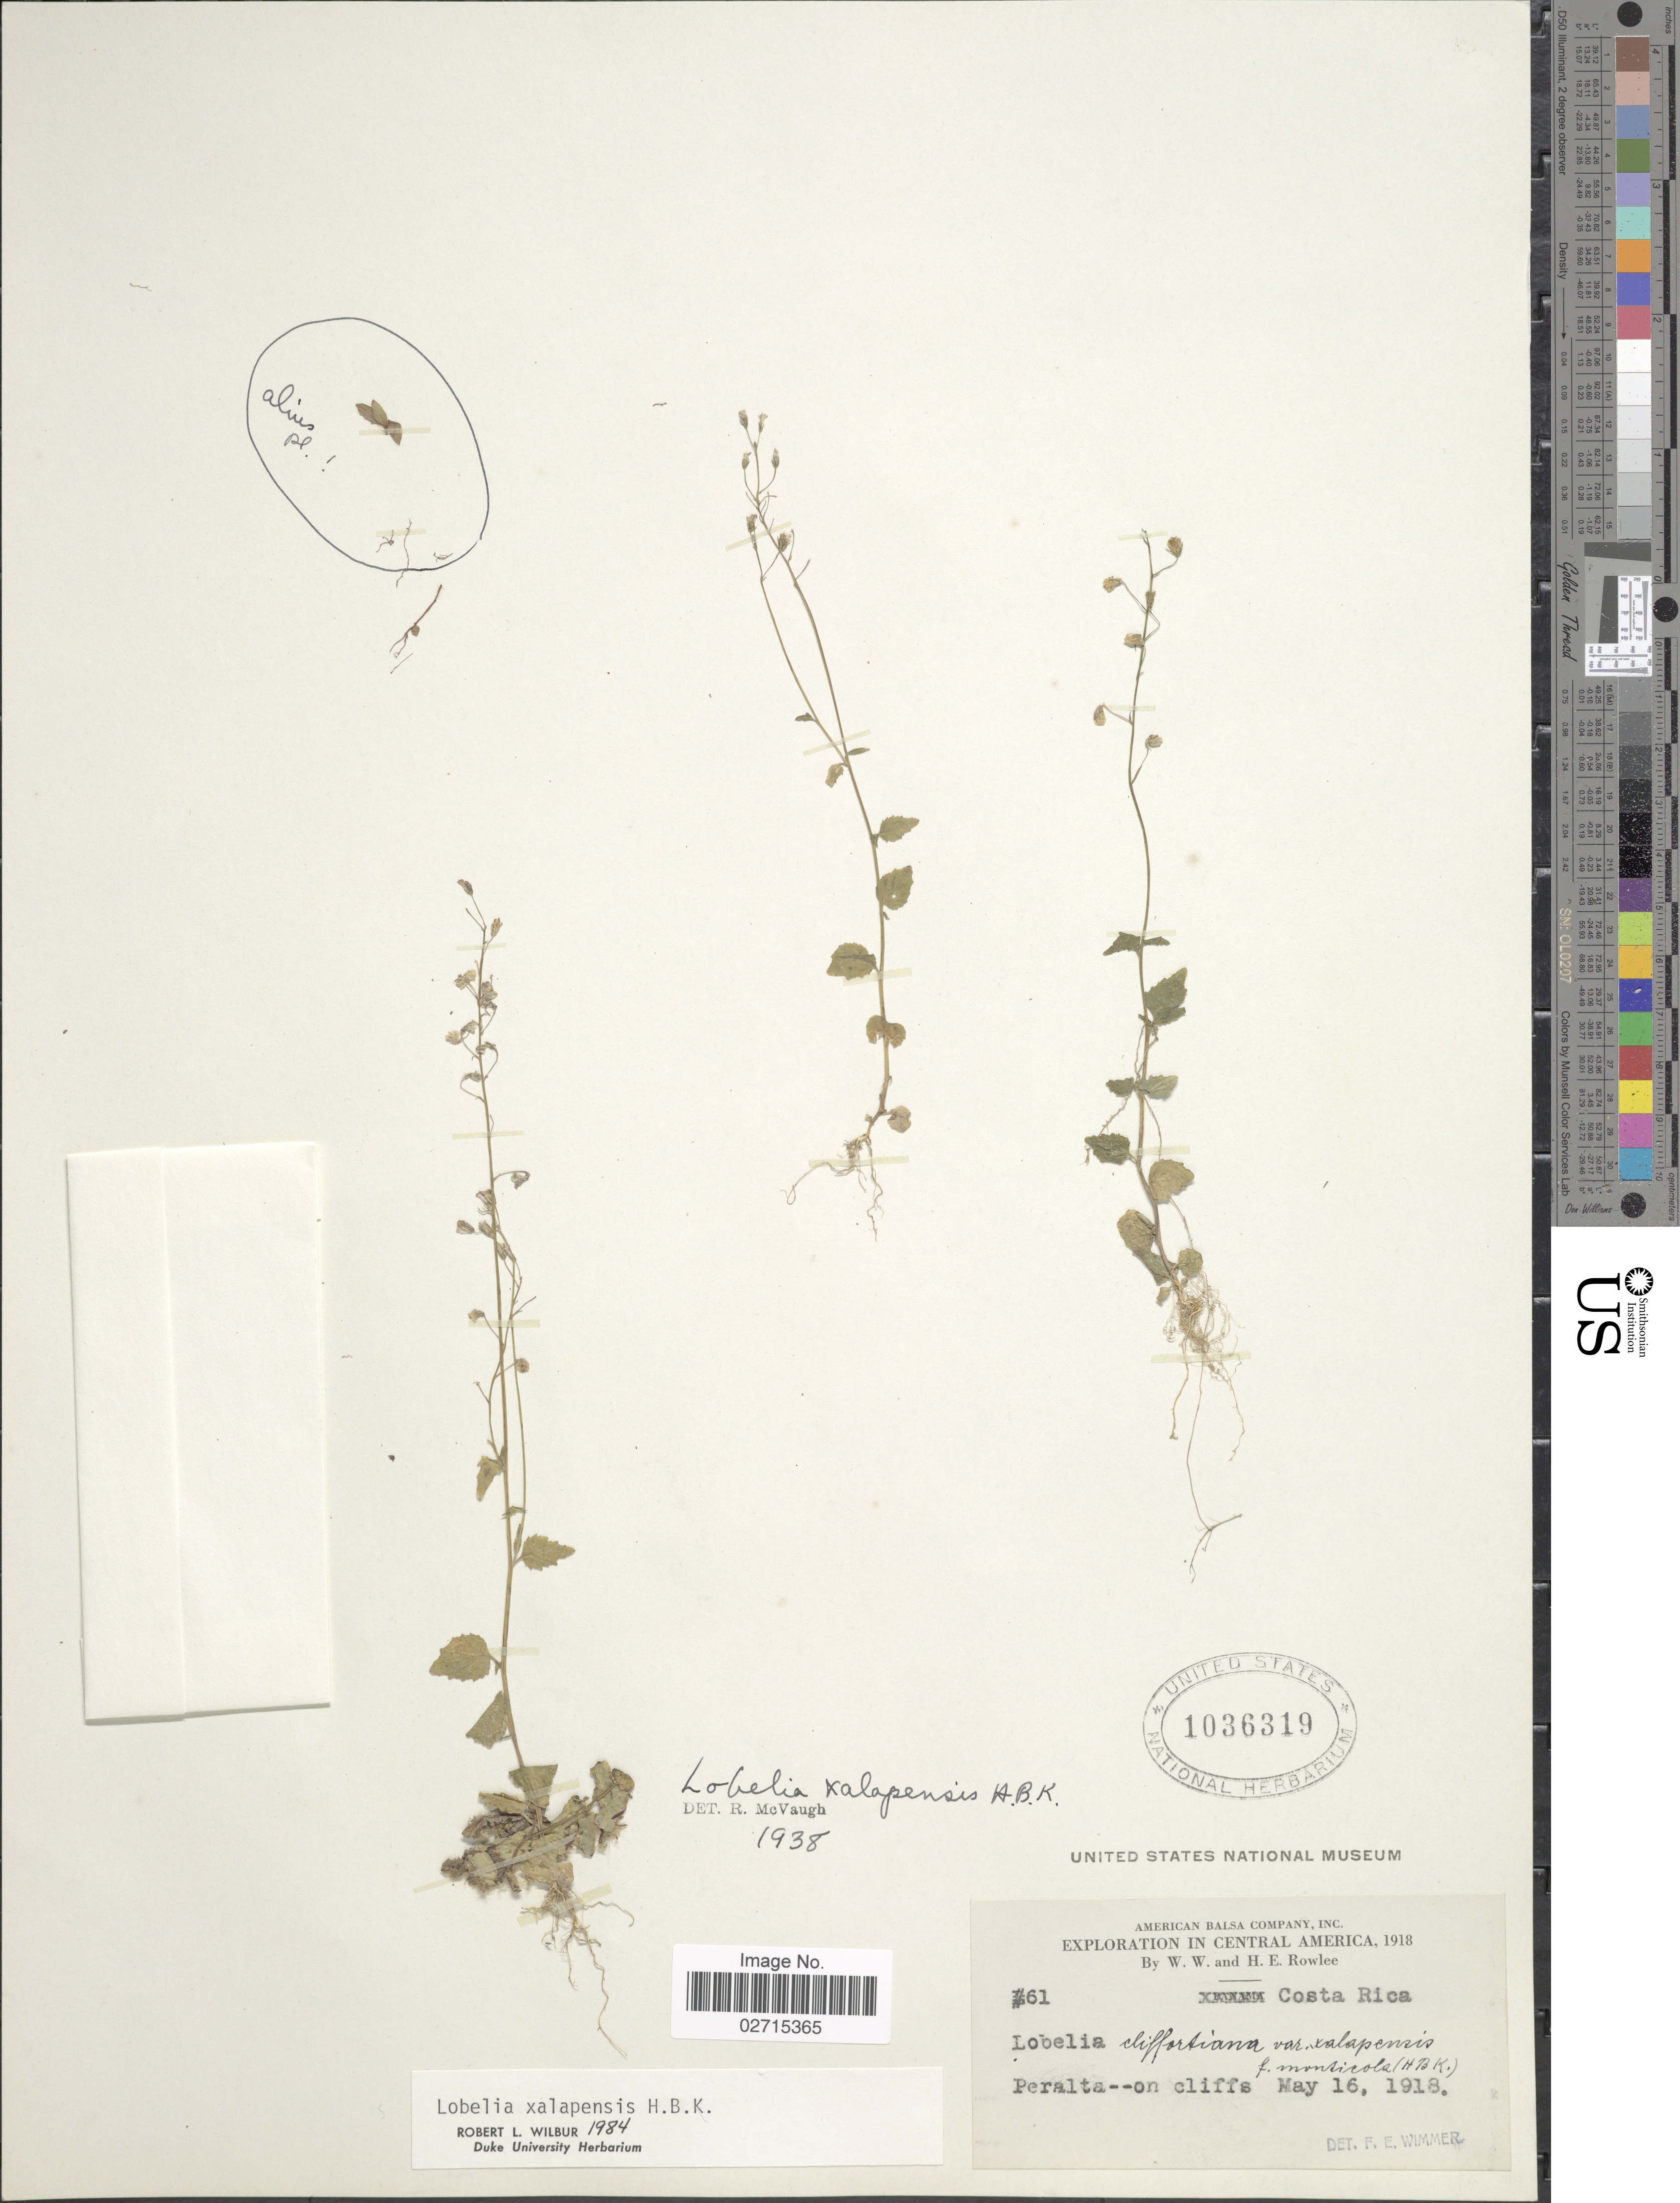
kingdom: Plantae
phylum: Tracheophyta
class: Magnoliopsida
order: Asterales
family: Campanulaceae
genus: Lobelia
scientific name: Lobelia xalapensis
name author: Kunth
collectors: W. W. Rowlee & H. E. Rowlee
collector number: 61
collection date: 1918-05-16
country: Costa Rica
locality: Peralta--on cliffs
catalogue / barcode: US 1036319